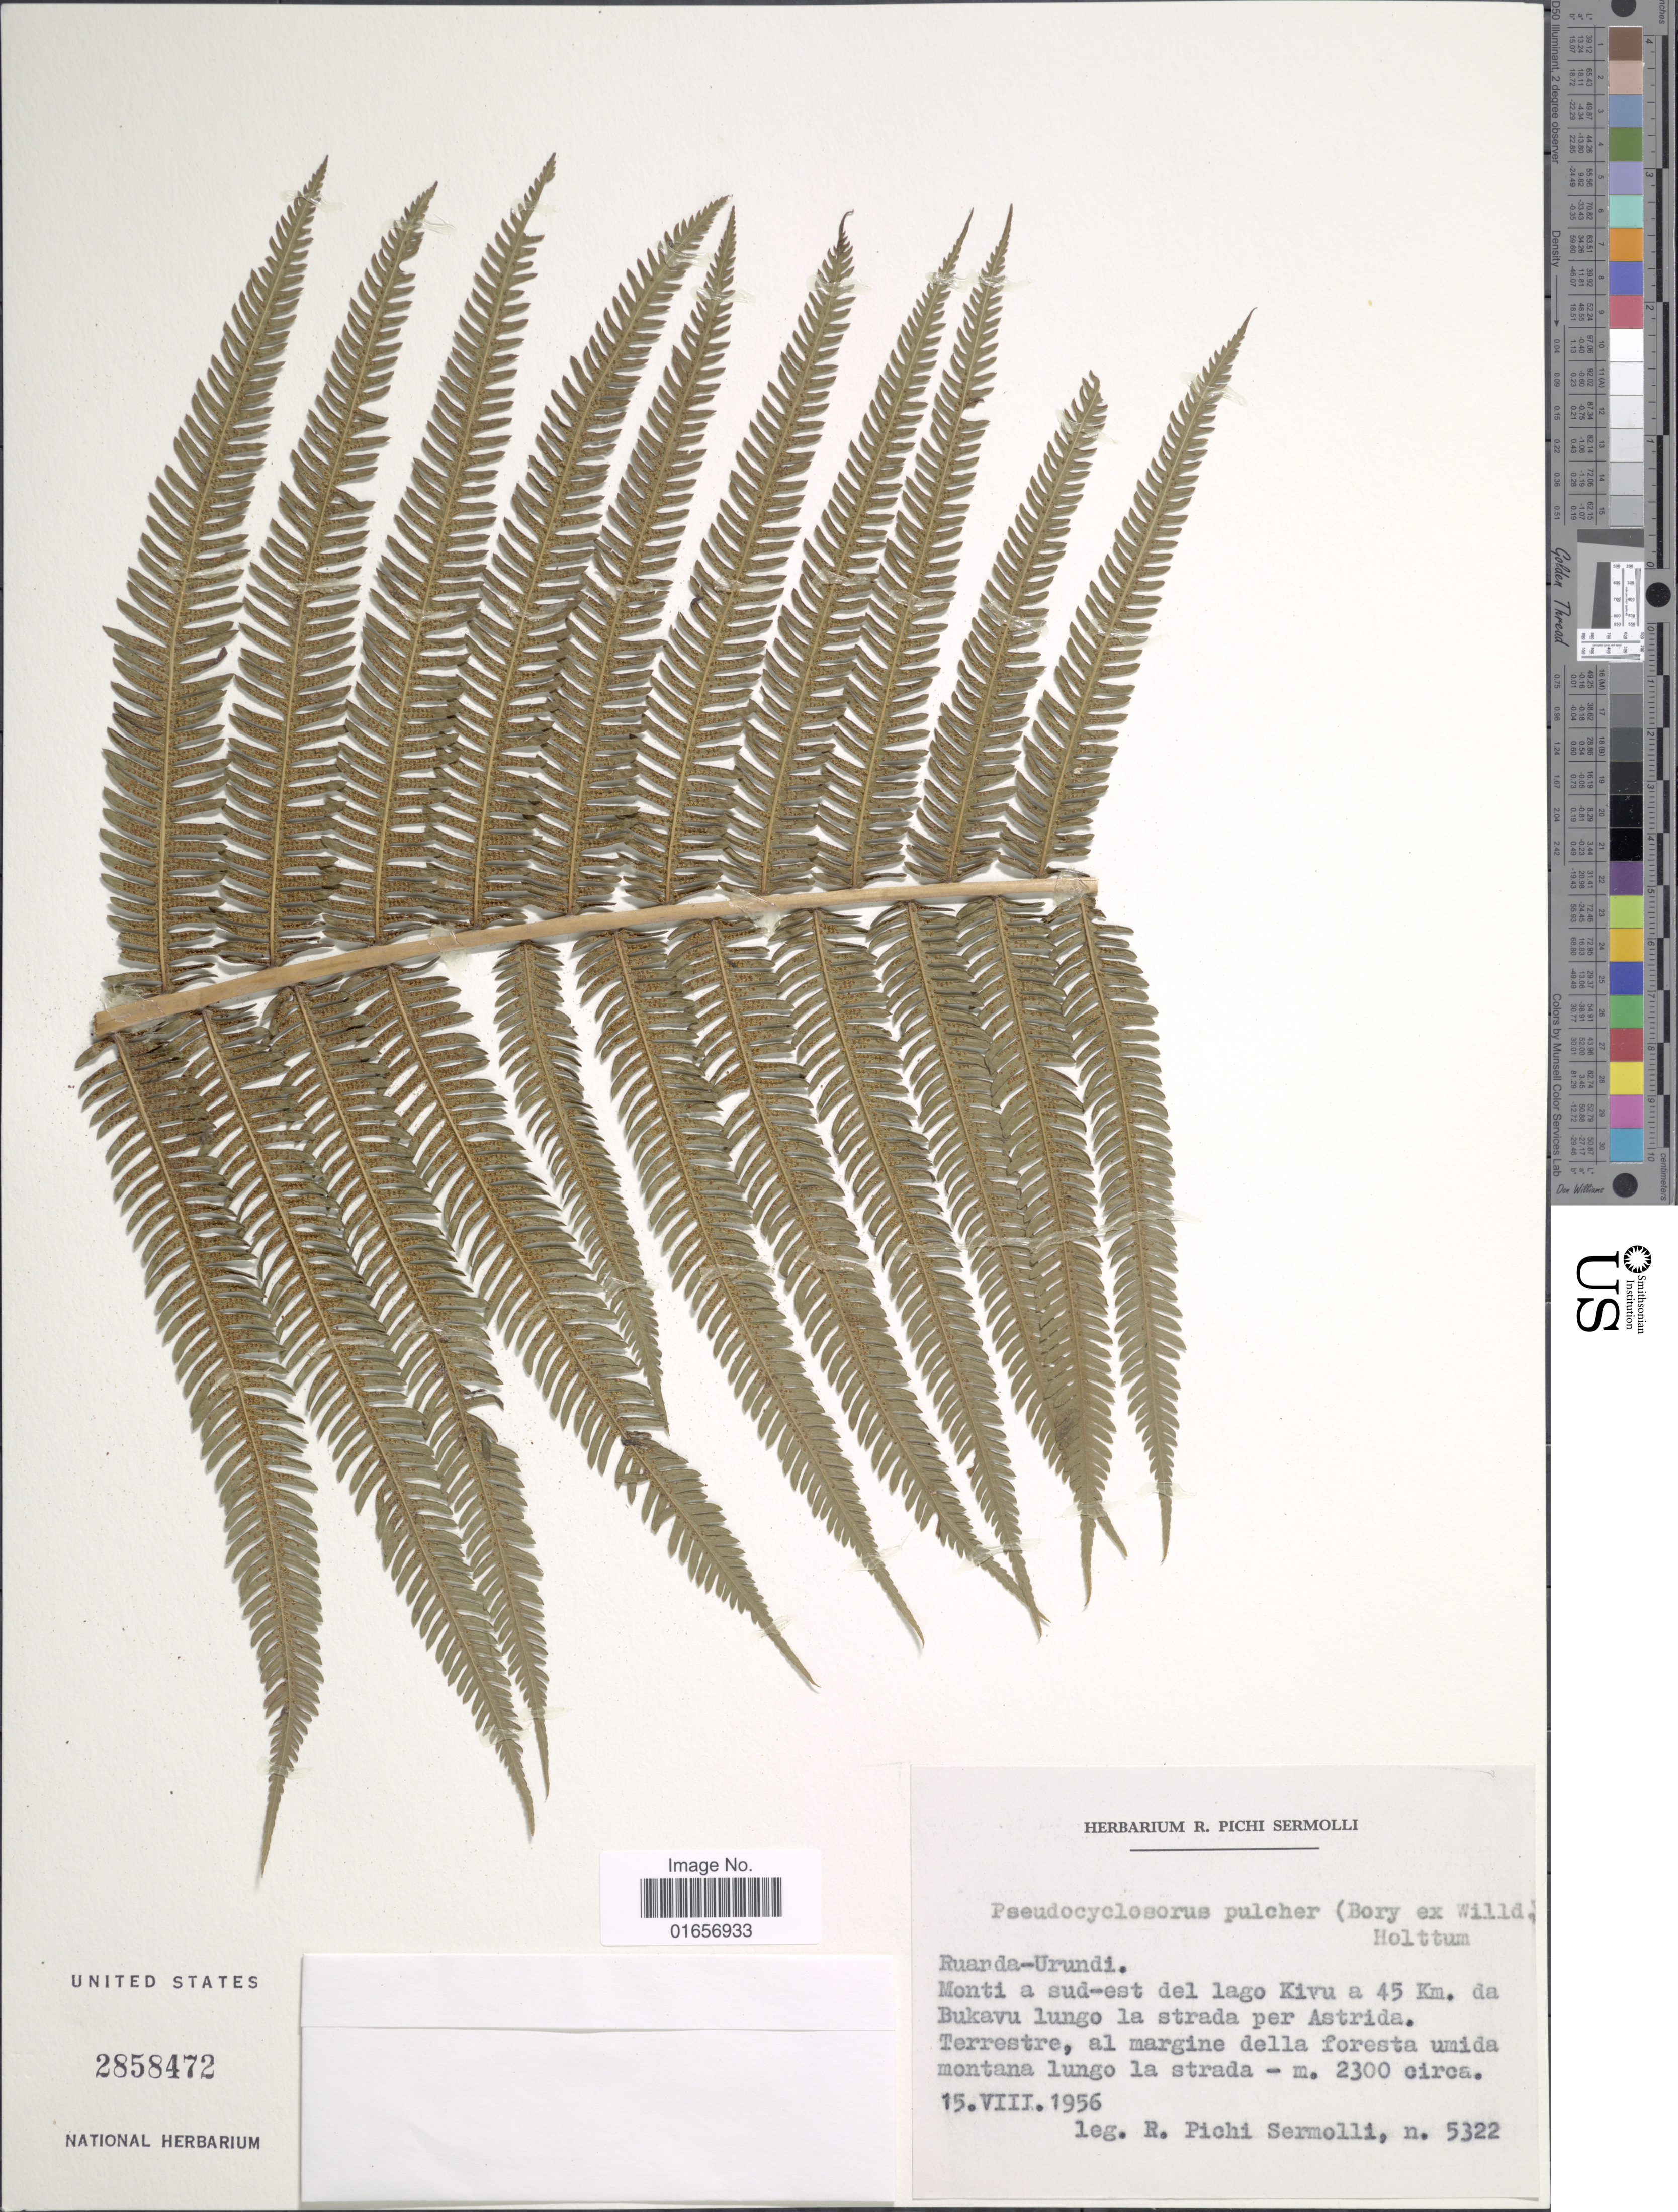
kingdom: Plantae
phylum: Tracheophyta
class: Polypodiopsida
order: Polypodiales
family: Thelypteridaceae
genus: Pseudocyclosorus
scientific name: Pseudocyclosorus pulcher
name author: (Bory ex Willd.) Holttum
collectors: R. E. Pichi-Sermolli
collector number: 5322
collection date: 1956-08-15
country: Rwanda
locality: Ruanda- Urundi, monti a sud- est del lago Kivu a 45 km. da Bakavu lungo la strada per Astrida.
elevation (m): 2300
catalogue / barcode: US 2858472